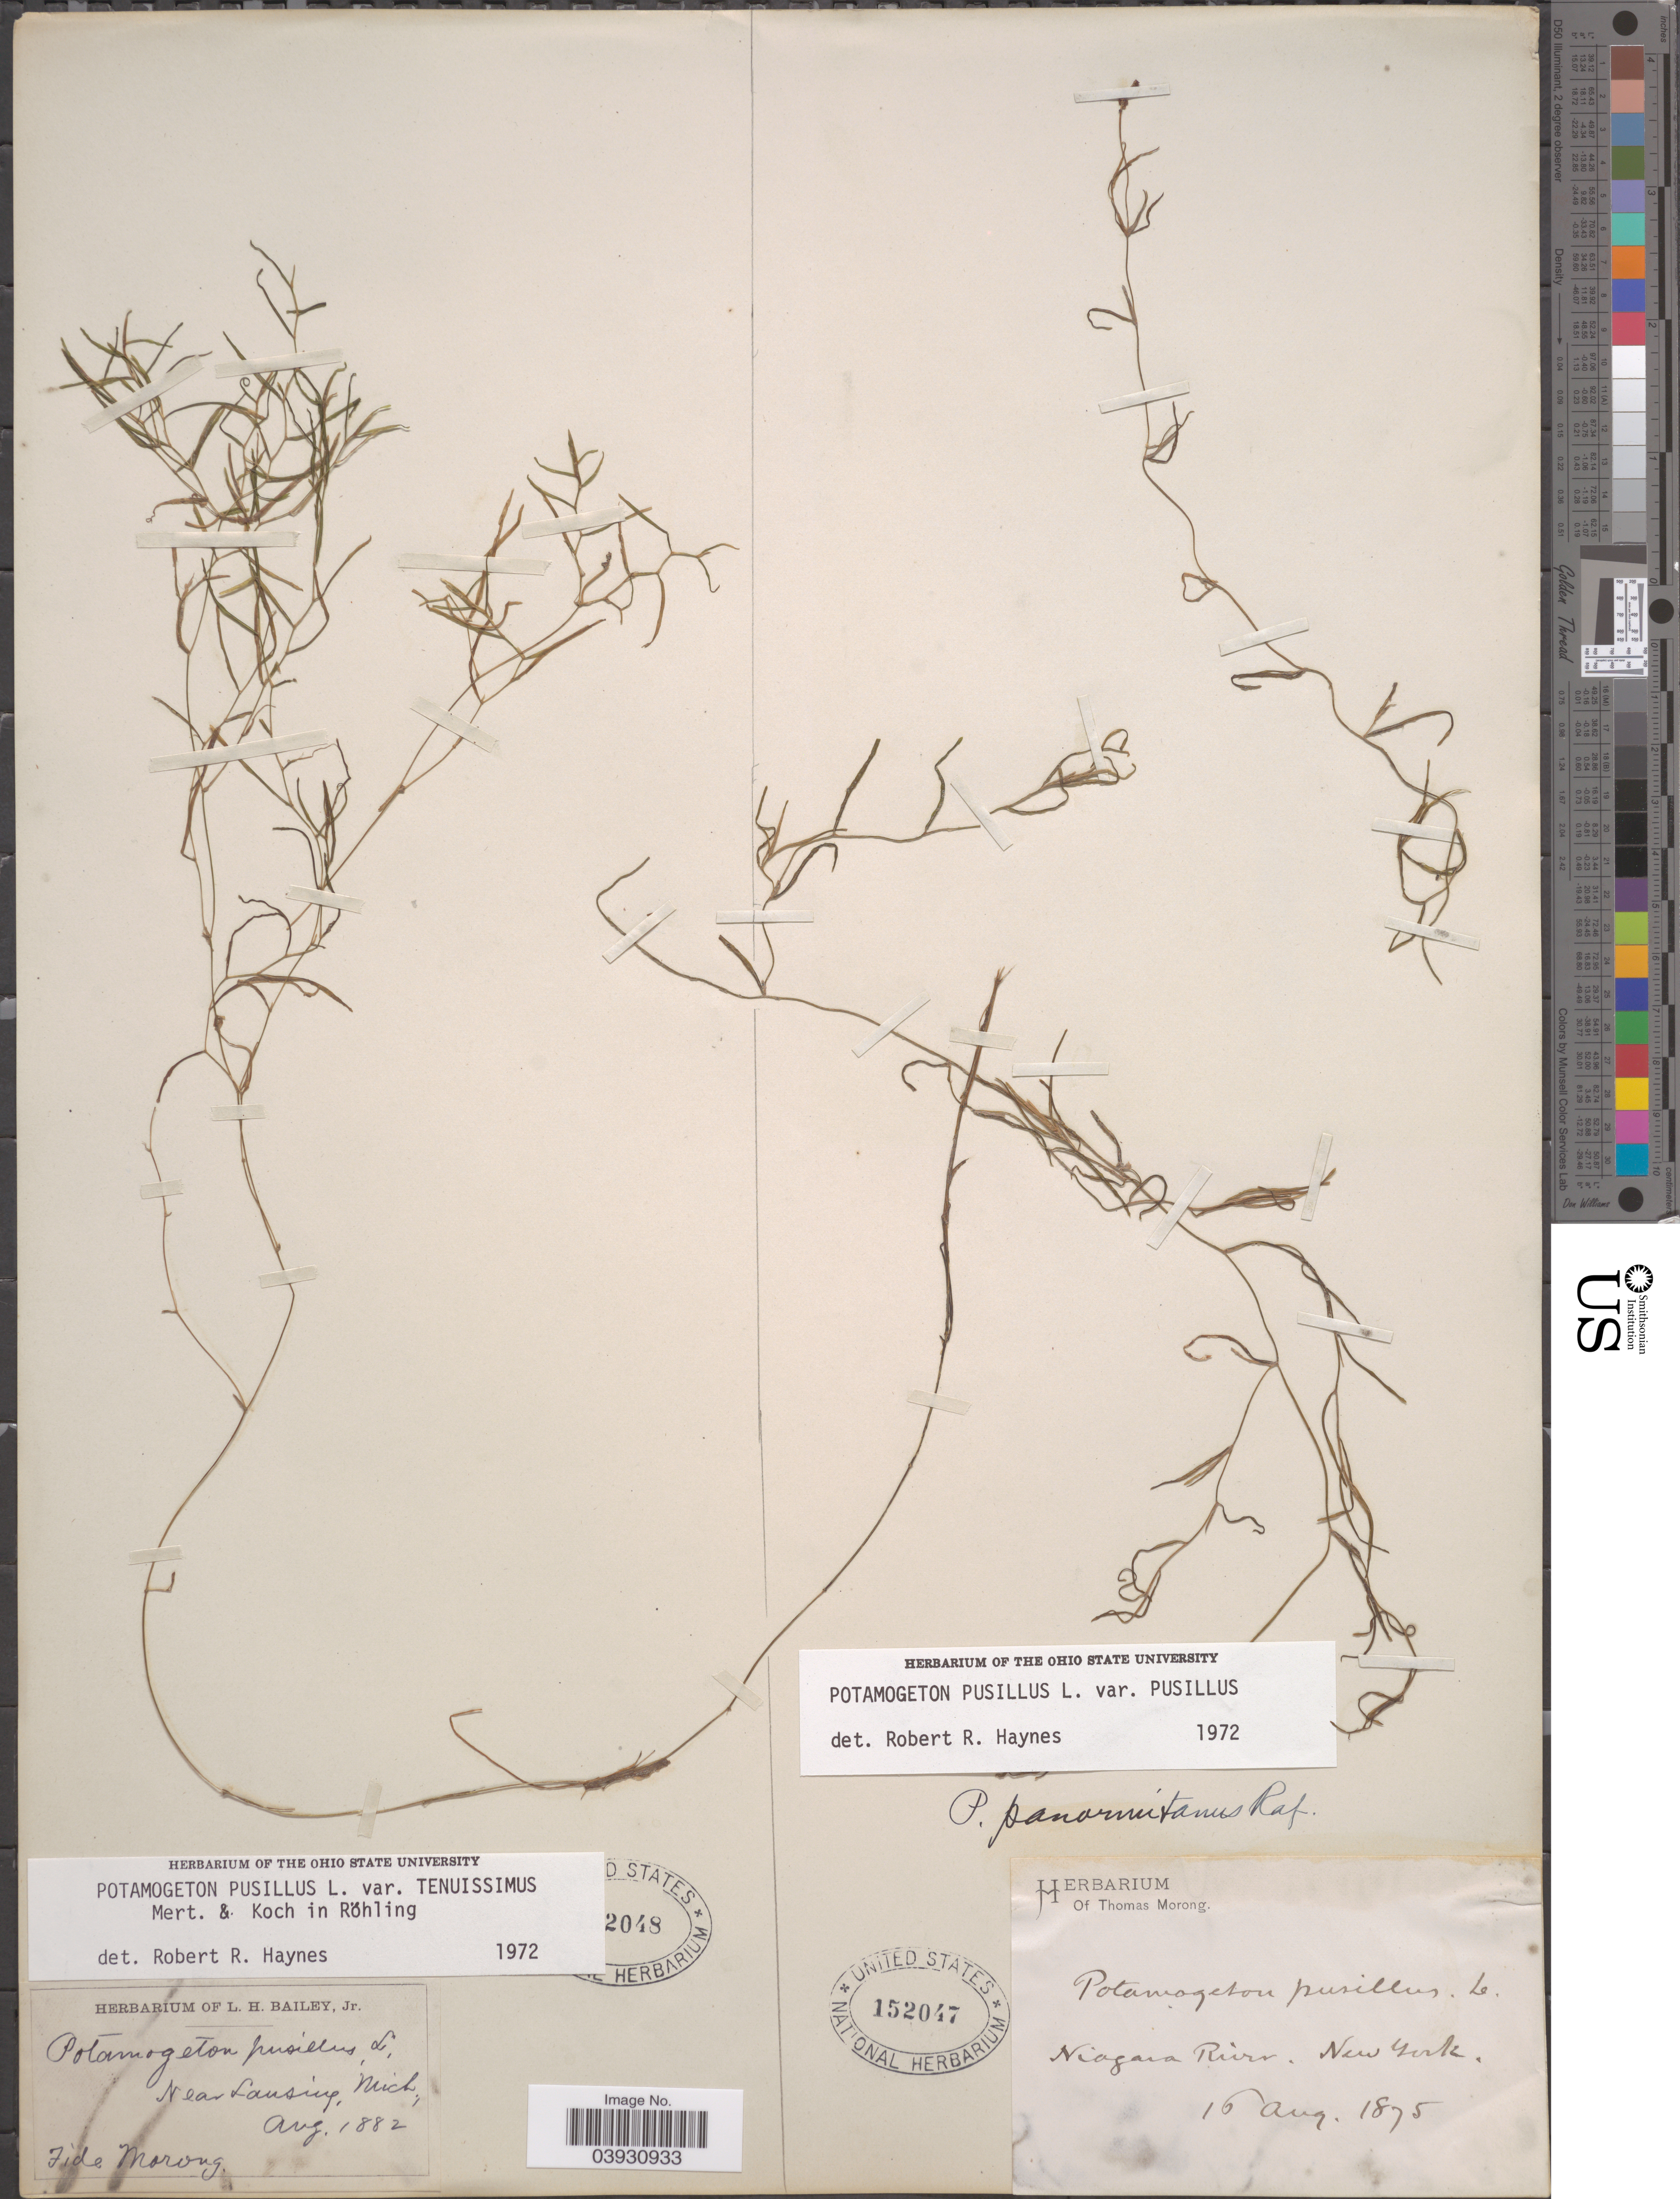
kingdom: Plantae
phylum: Tracheophyta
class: Liliopsida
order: Alismatales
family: Potamogetonaceae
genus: Potamogeton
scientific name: Potamogeton pusillus var. pusillus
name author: L.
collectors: ex Herb. T. Morong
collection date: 1875-08-16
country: United States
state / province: New York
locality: Niagara River.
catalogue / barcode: US 152047